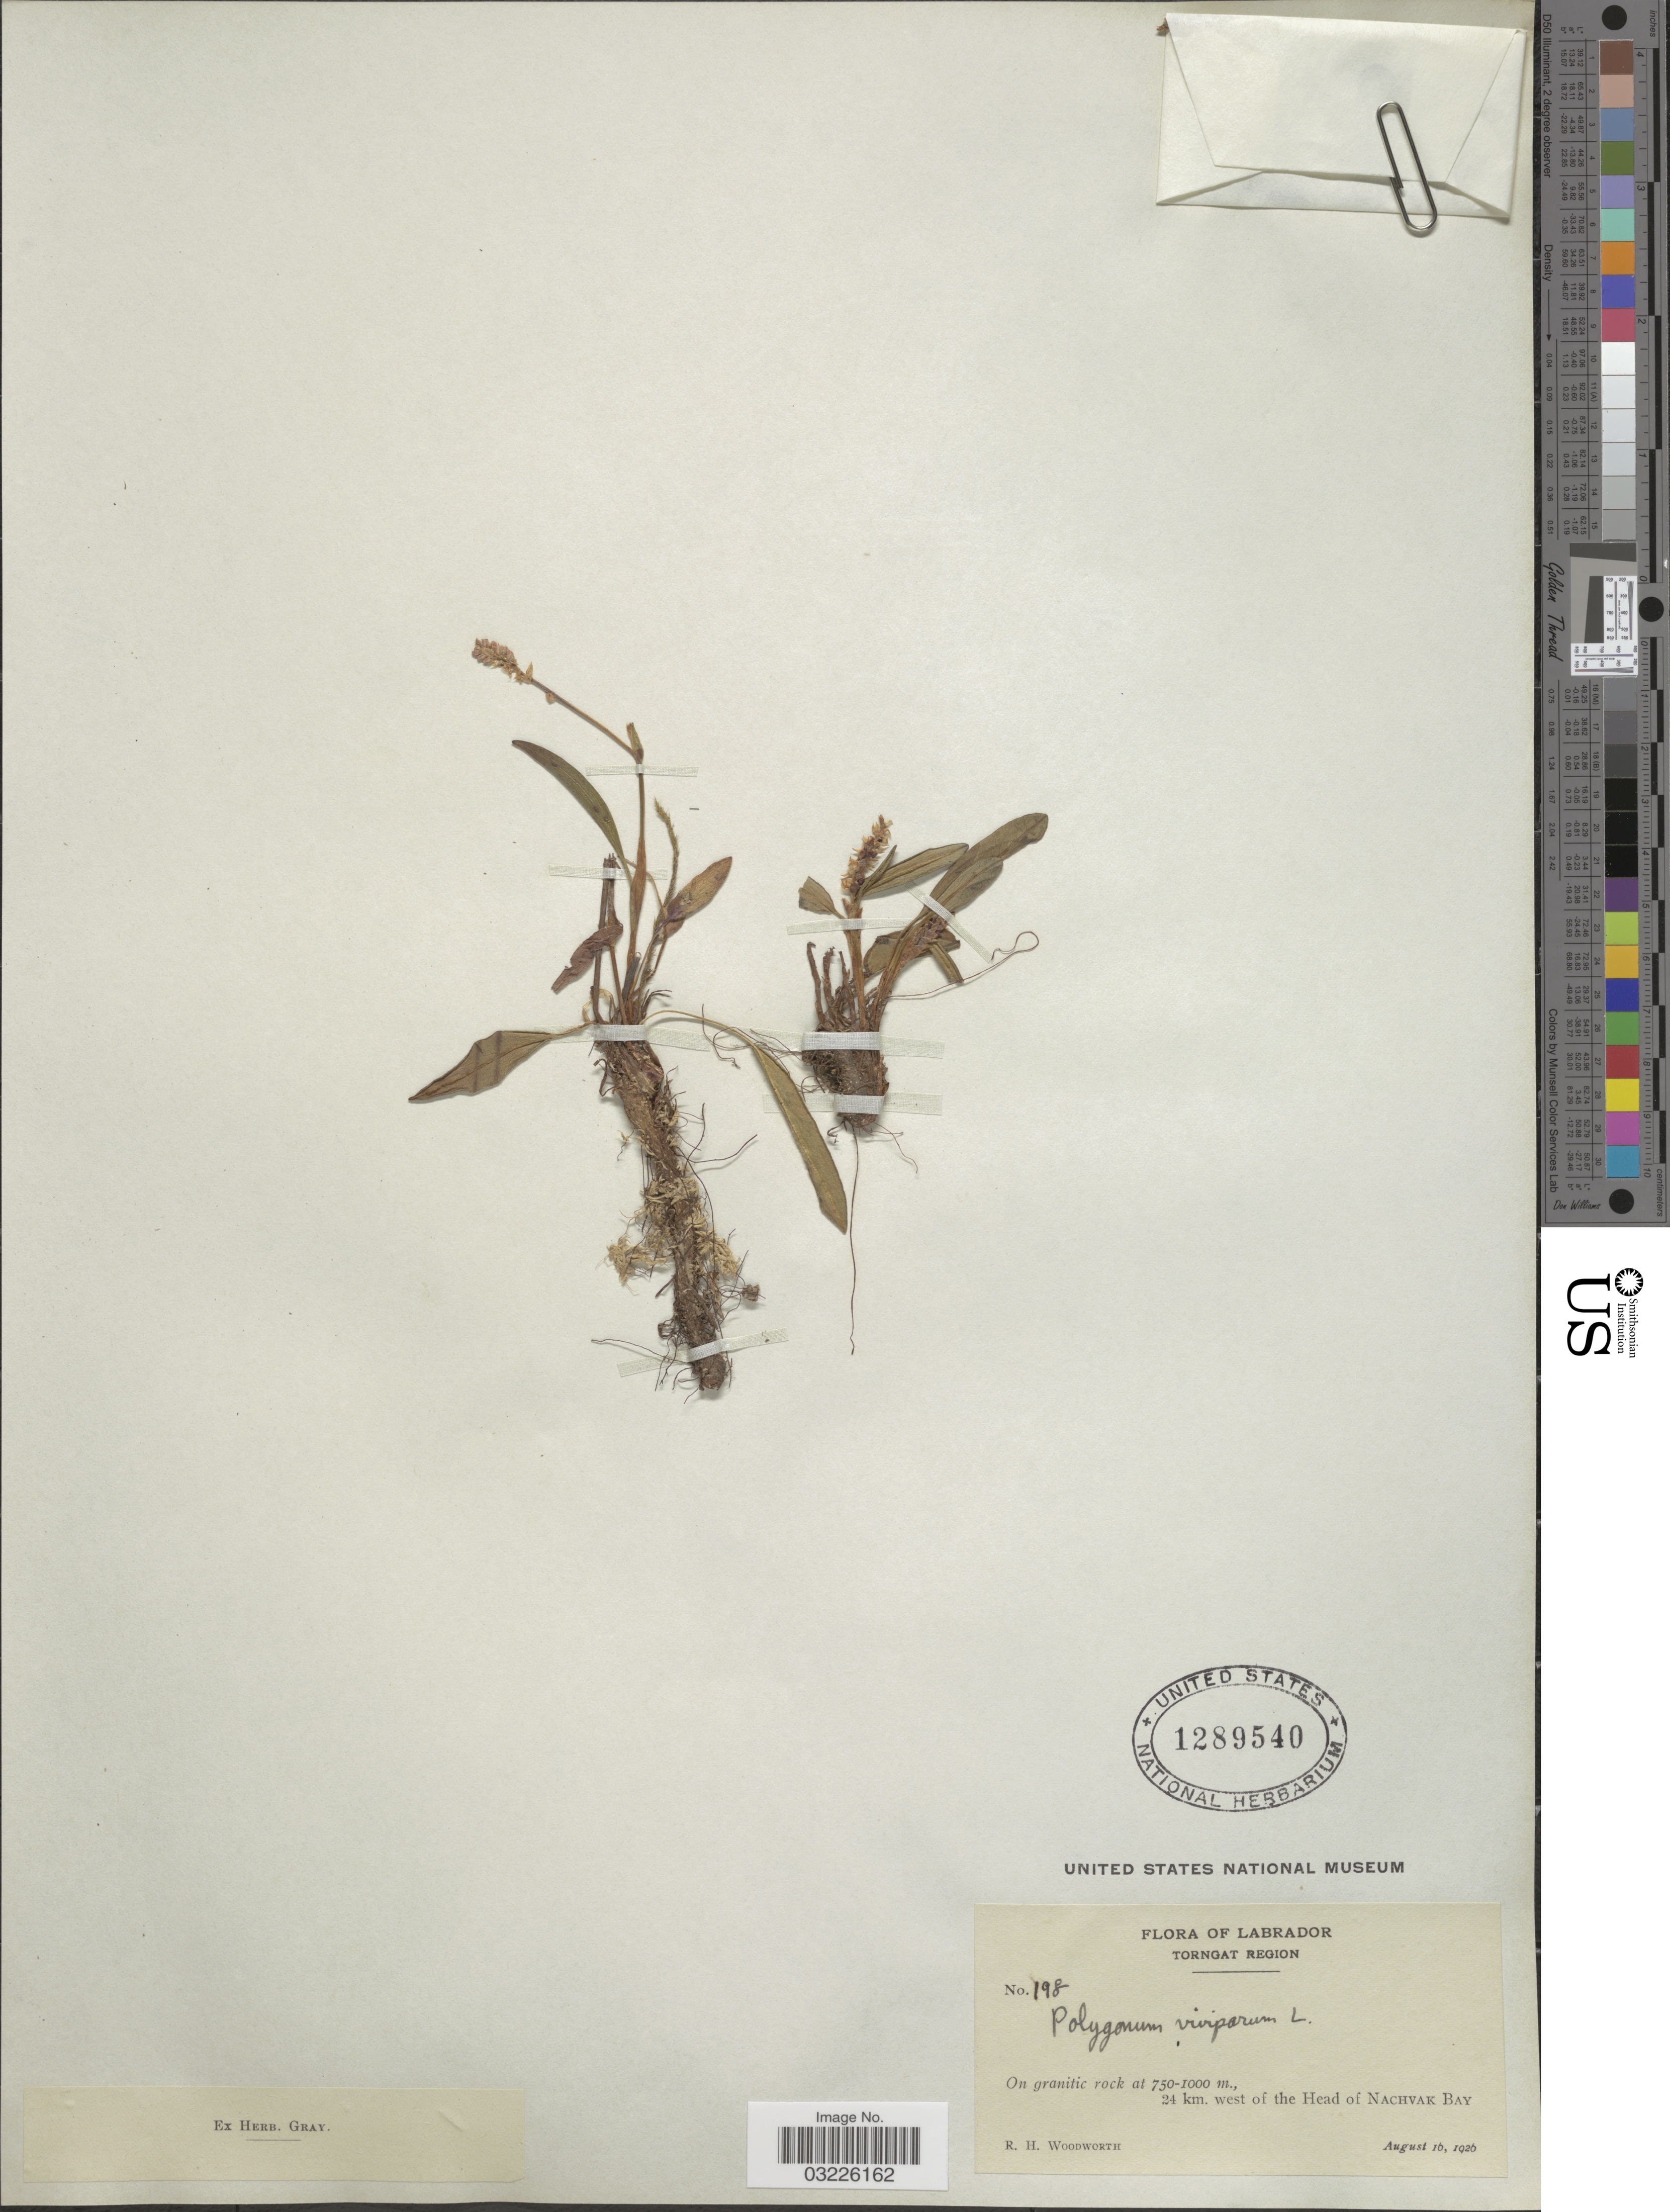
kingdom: Plantae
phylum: Tracheophyta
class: Magnoliopsida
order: Caryophyllales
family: Polygonaceae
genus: Bistorta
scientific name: Bistorta vivipara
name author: (L.) Delarbre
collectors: R. Woodworth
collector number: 198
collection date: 1926-08-16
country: Canada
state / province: Newfoundland and Labrador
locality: Labrador. Torngat Region. 24 km. west of the Head of Nachvak Bay.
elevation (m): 750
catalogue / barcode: US 1289540